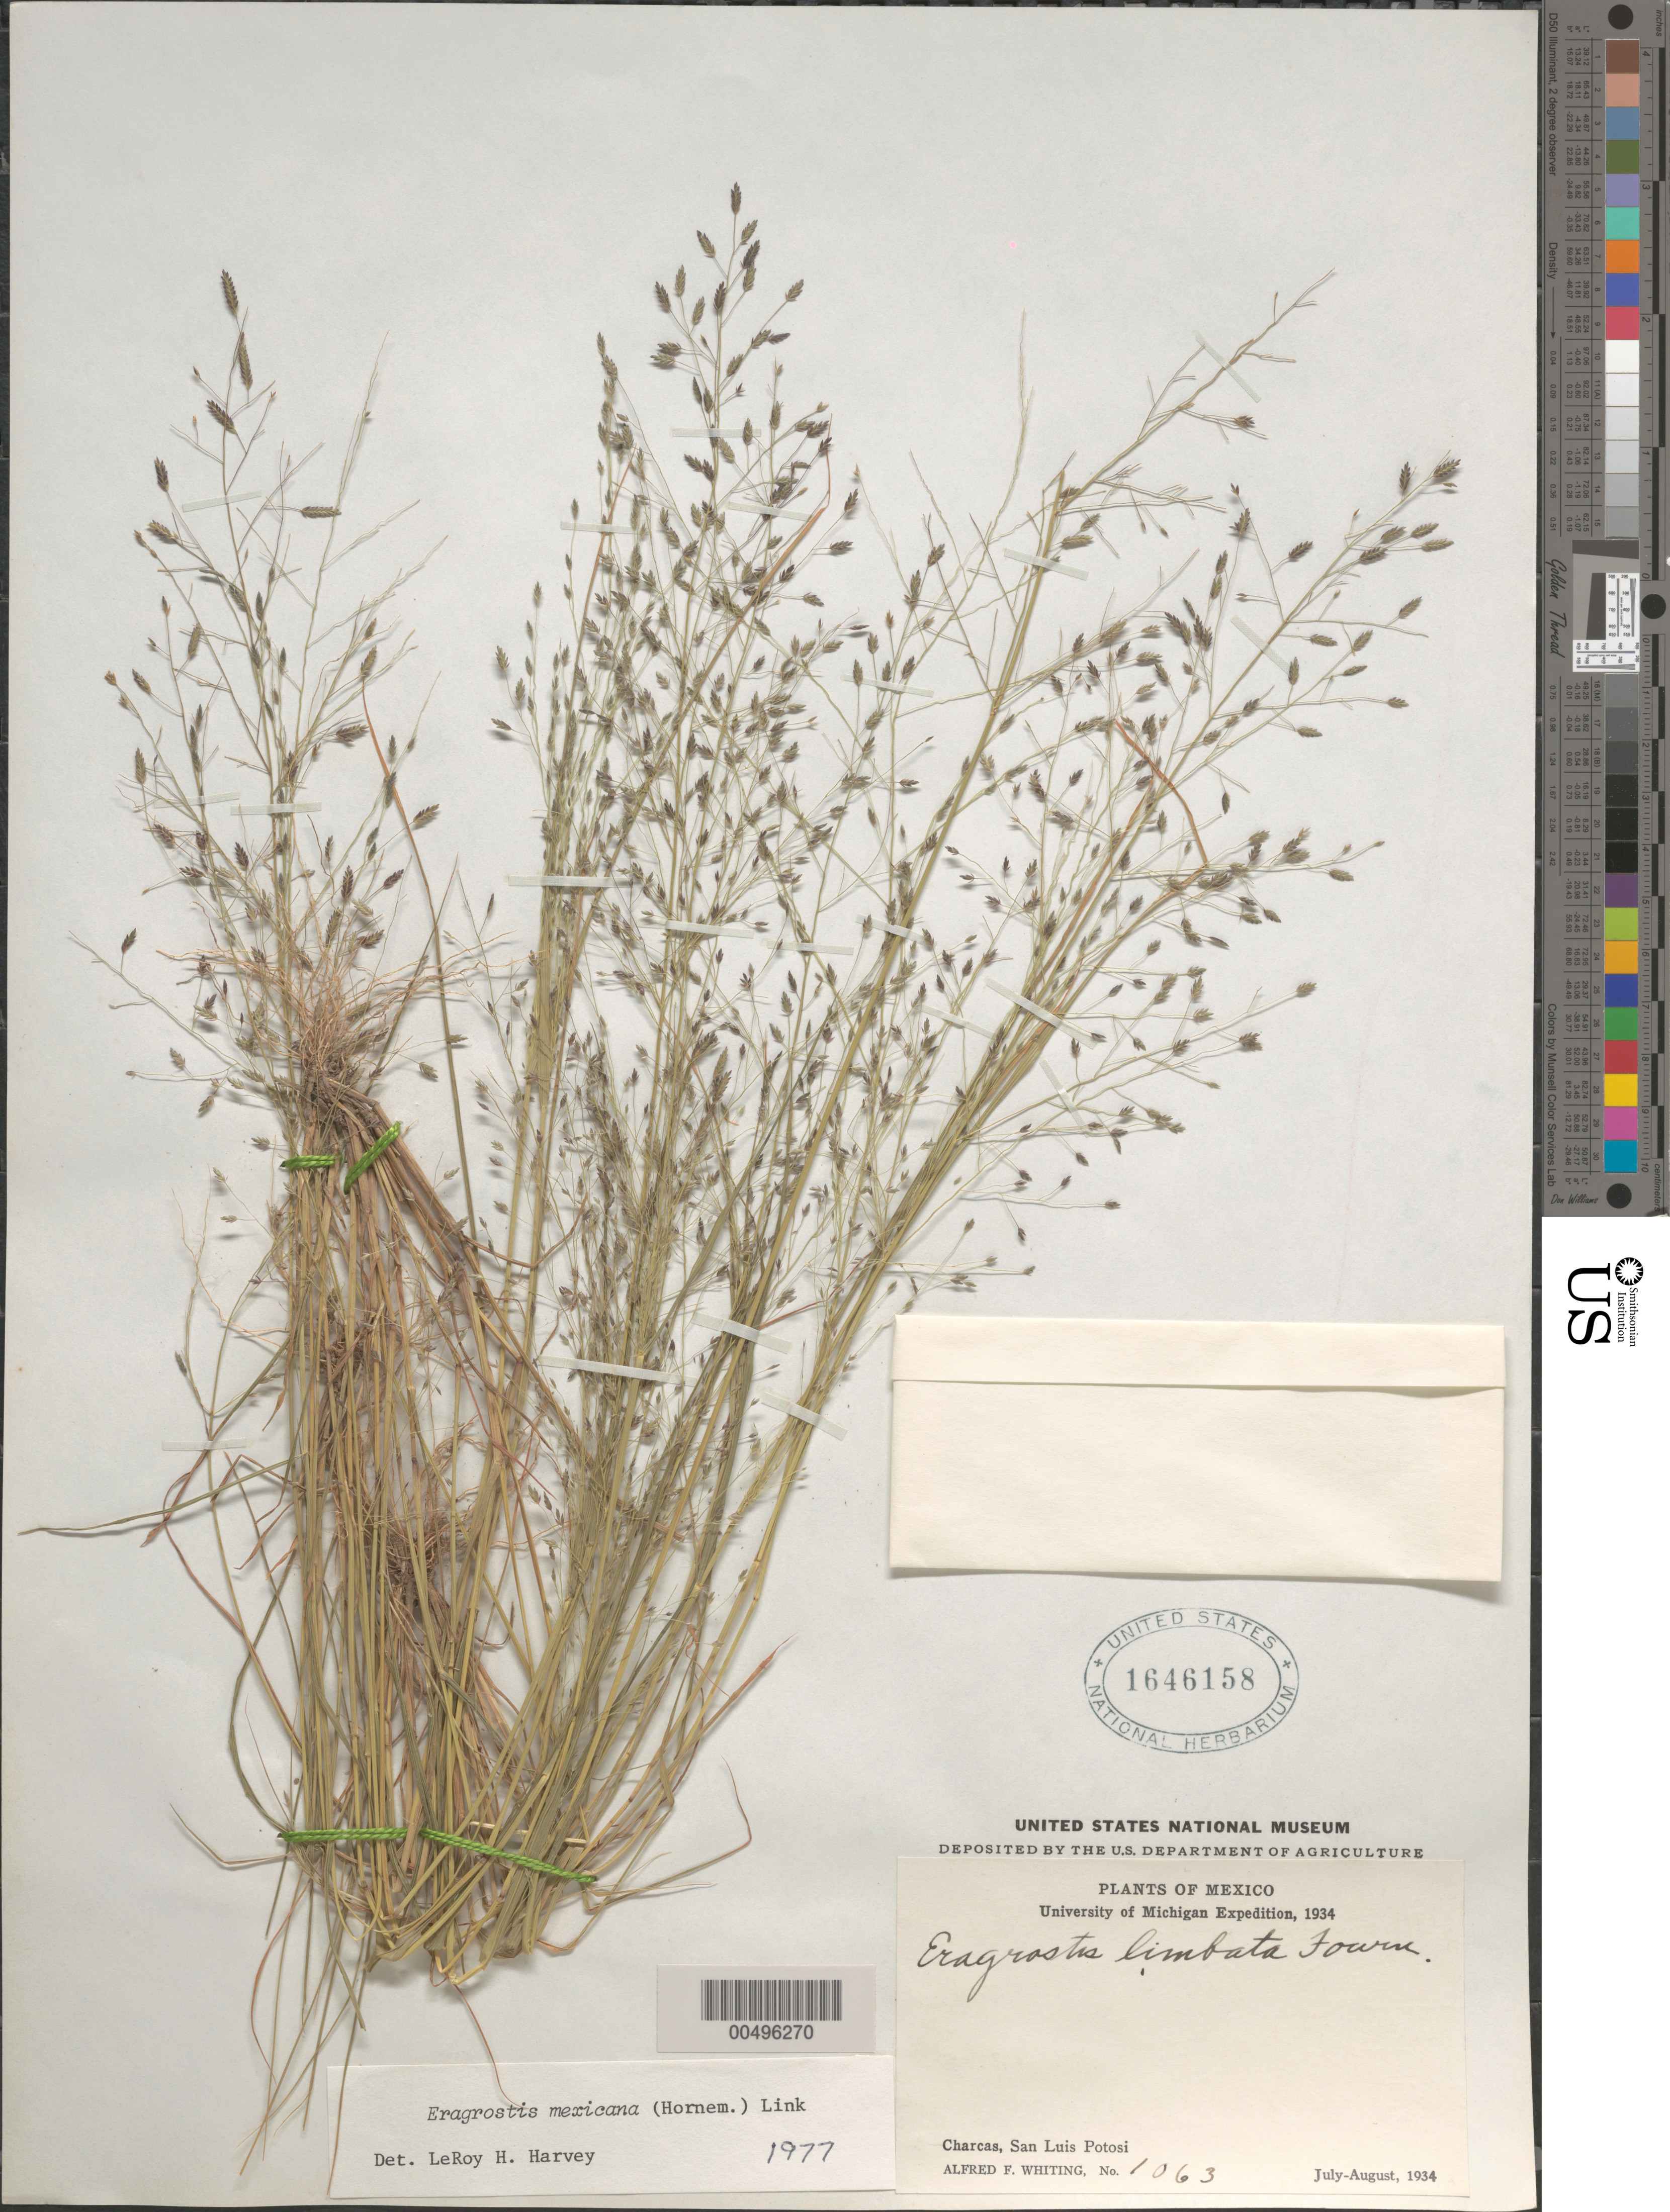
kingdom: Plantae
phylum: Tracheophyta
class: Liliopsida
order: Poales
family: Poaceae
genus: Eragrostis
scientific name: Eragrostis mexicana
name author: (Hornem.) Link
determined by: Harvey, L. H.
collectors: A. F. Whiting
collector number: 1063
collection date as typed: Jul 1934 to Aug 1934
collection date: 1934-07/1934-08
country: Mexico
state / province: San Luis Potosi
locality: Charcas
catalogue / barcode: US 1646158